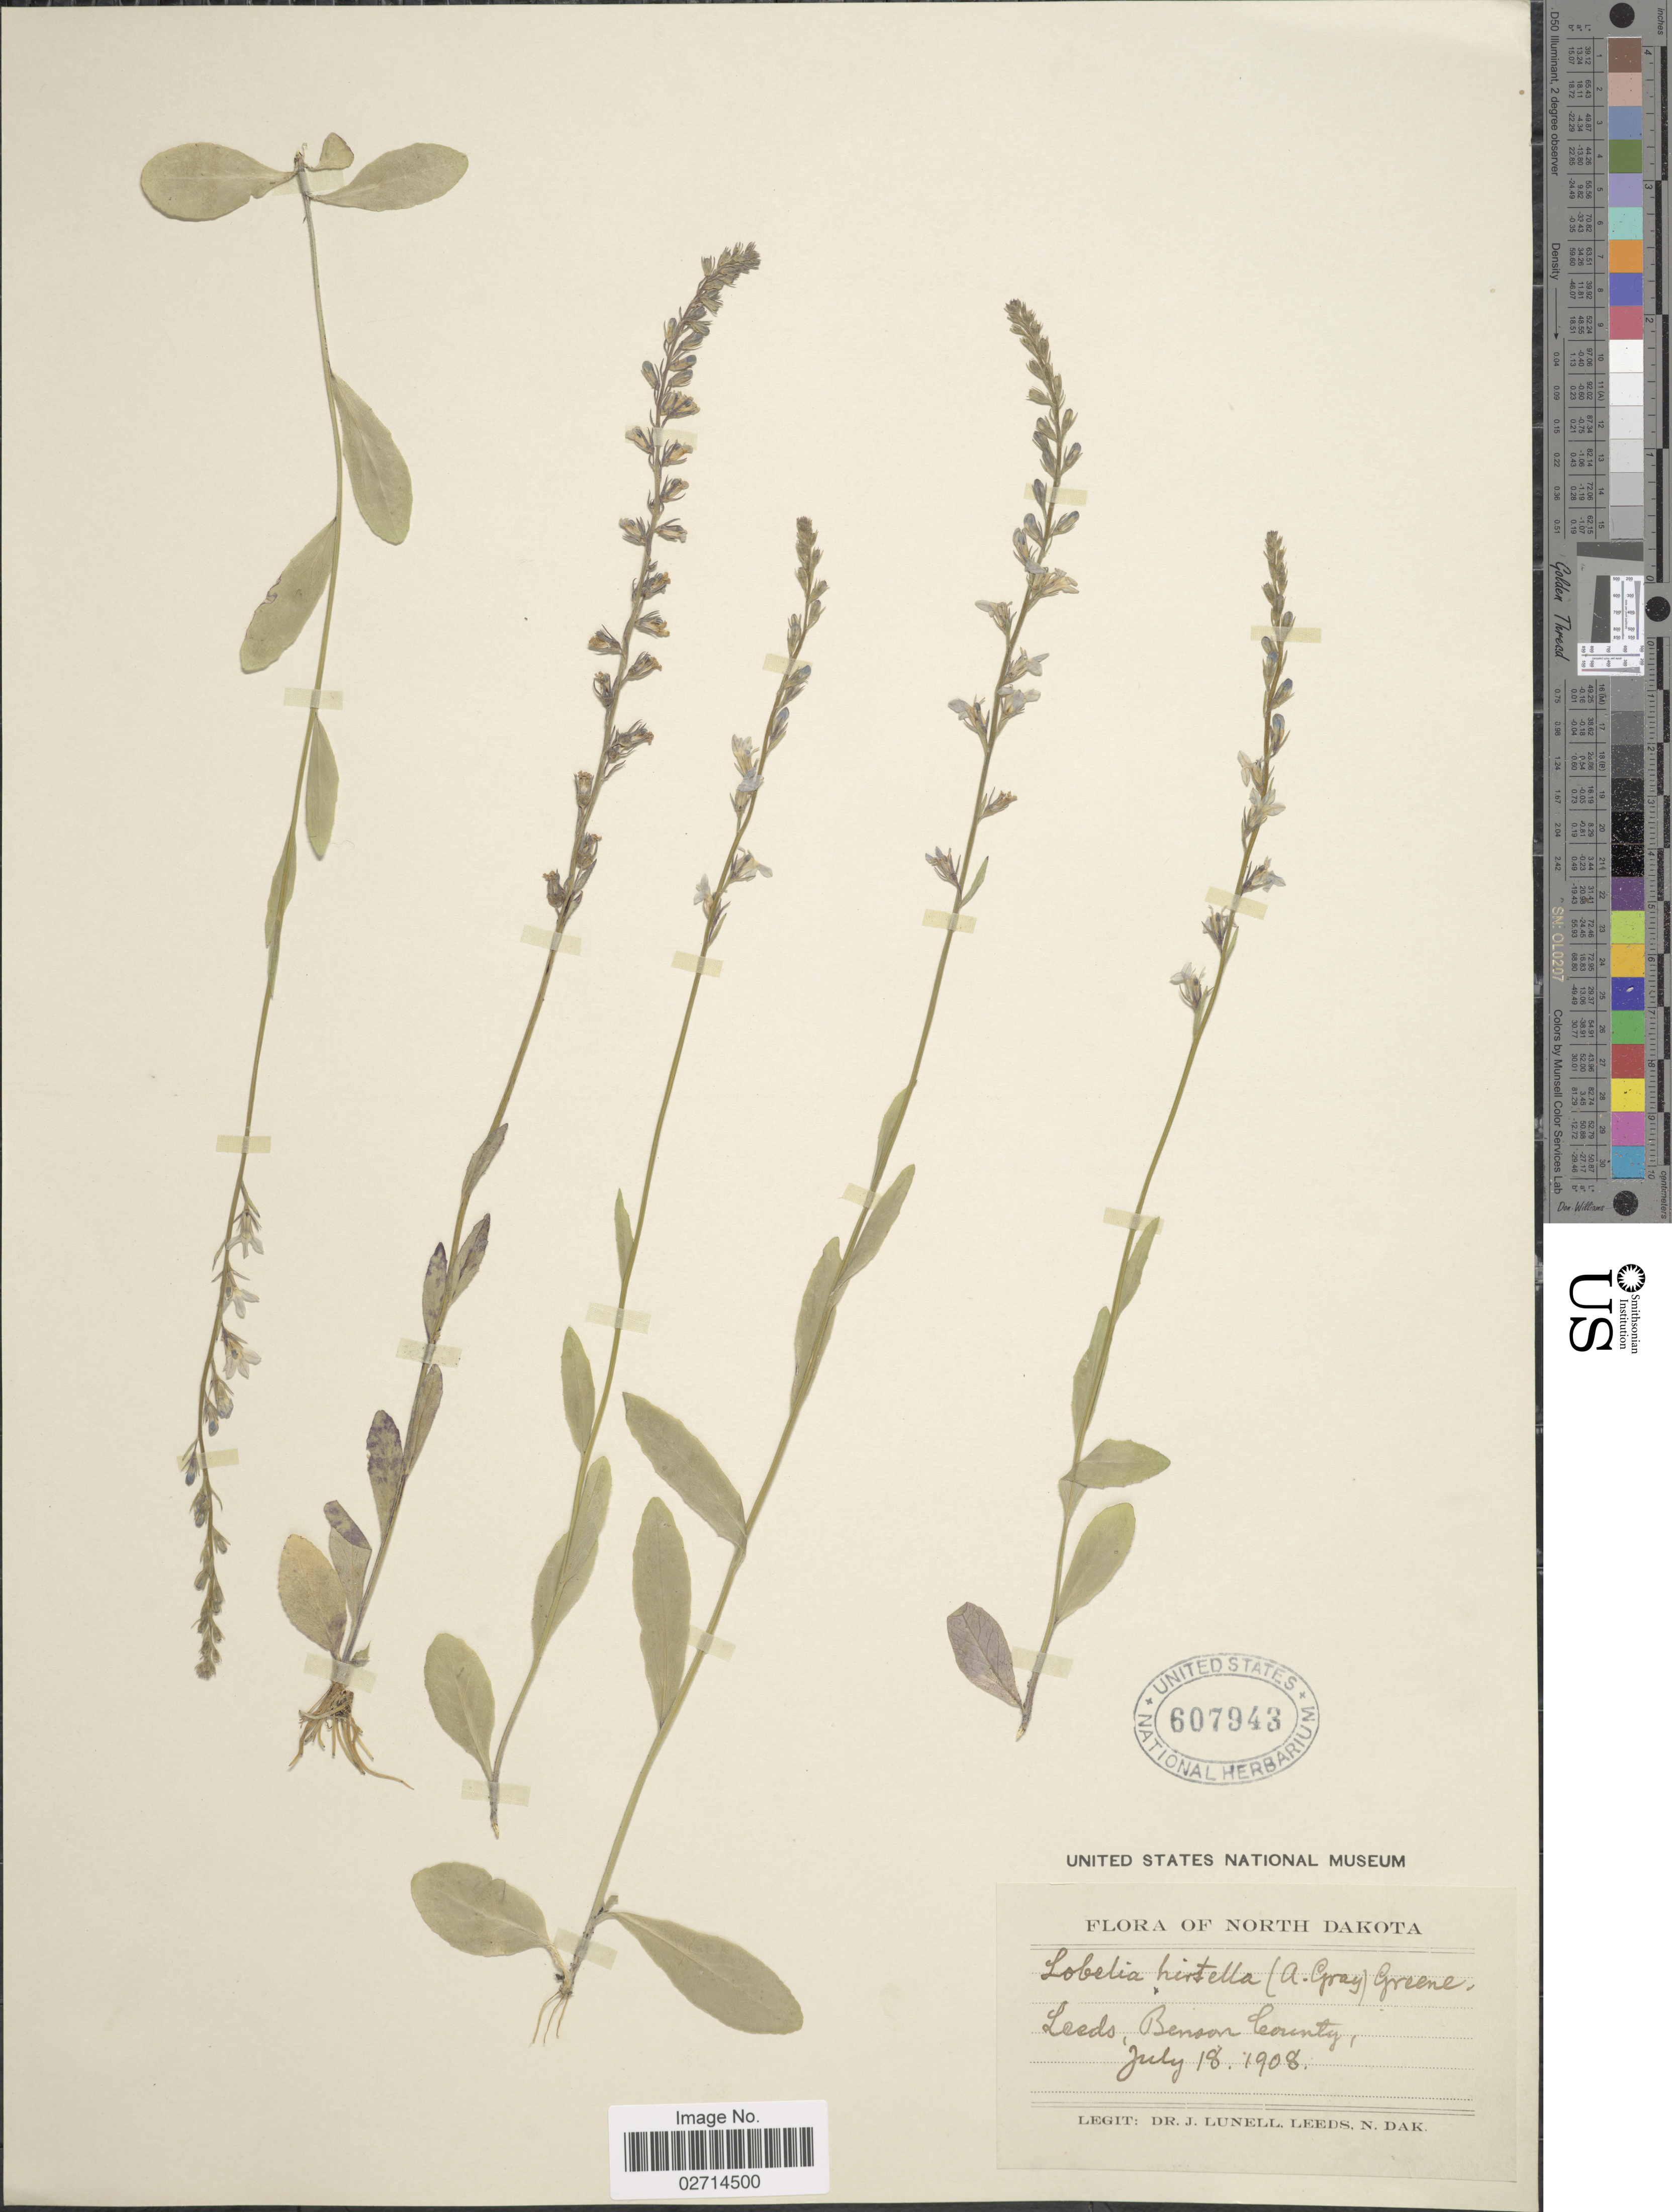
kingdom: Plantae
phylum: Tracheophyta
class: Magnoliopsida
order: Asterales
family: Campanulaceae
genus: Lobelia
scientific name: Lobelia hirtella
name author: (A. Gray) Greene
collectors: J. Lunell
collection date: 1908-07-18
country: United States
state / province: North Dakota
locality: Leeds, Benson County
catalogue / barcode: US 607943